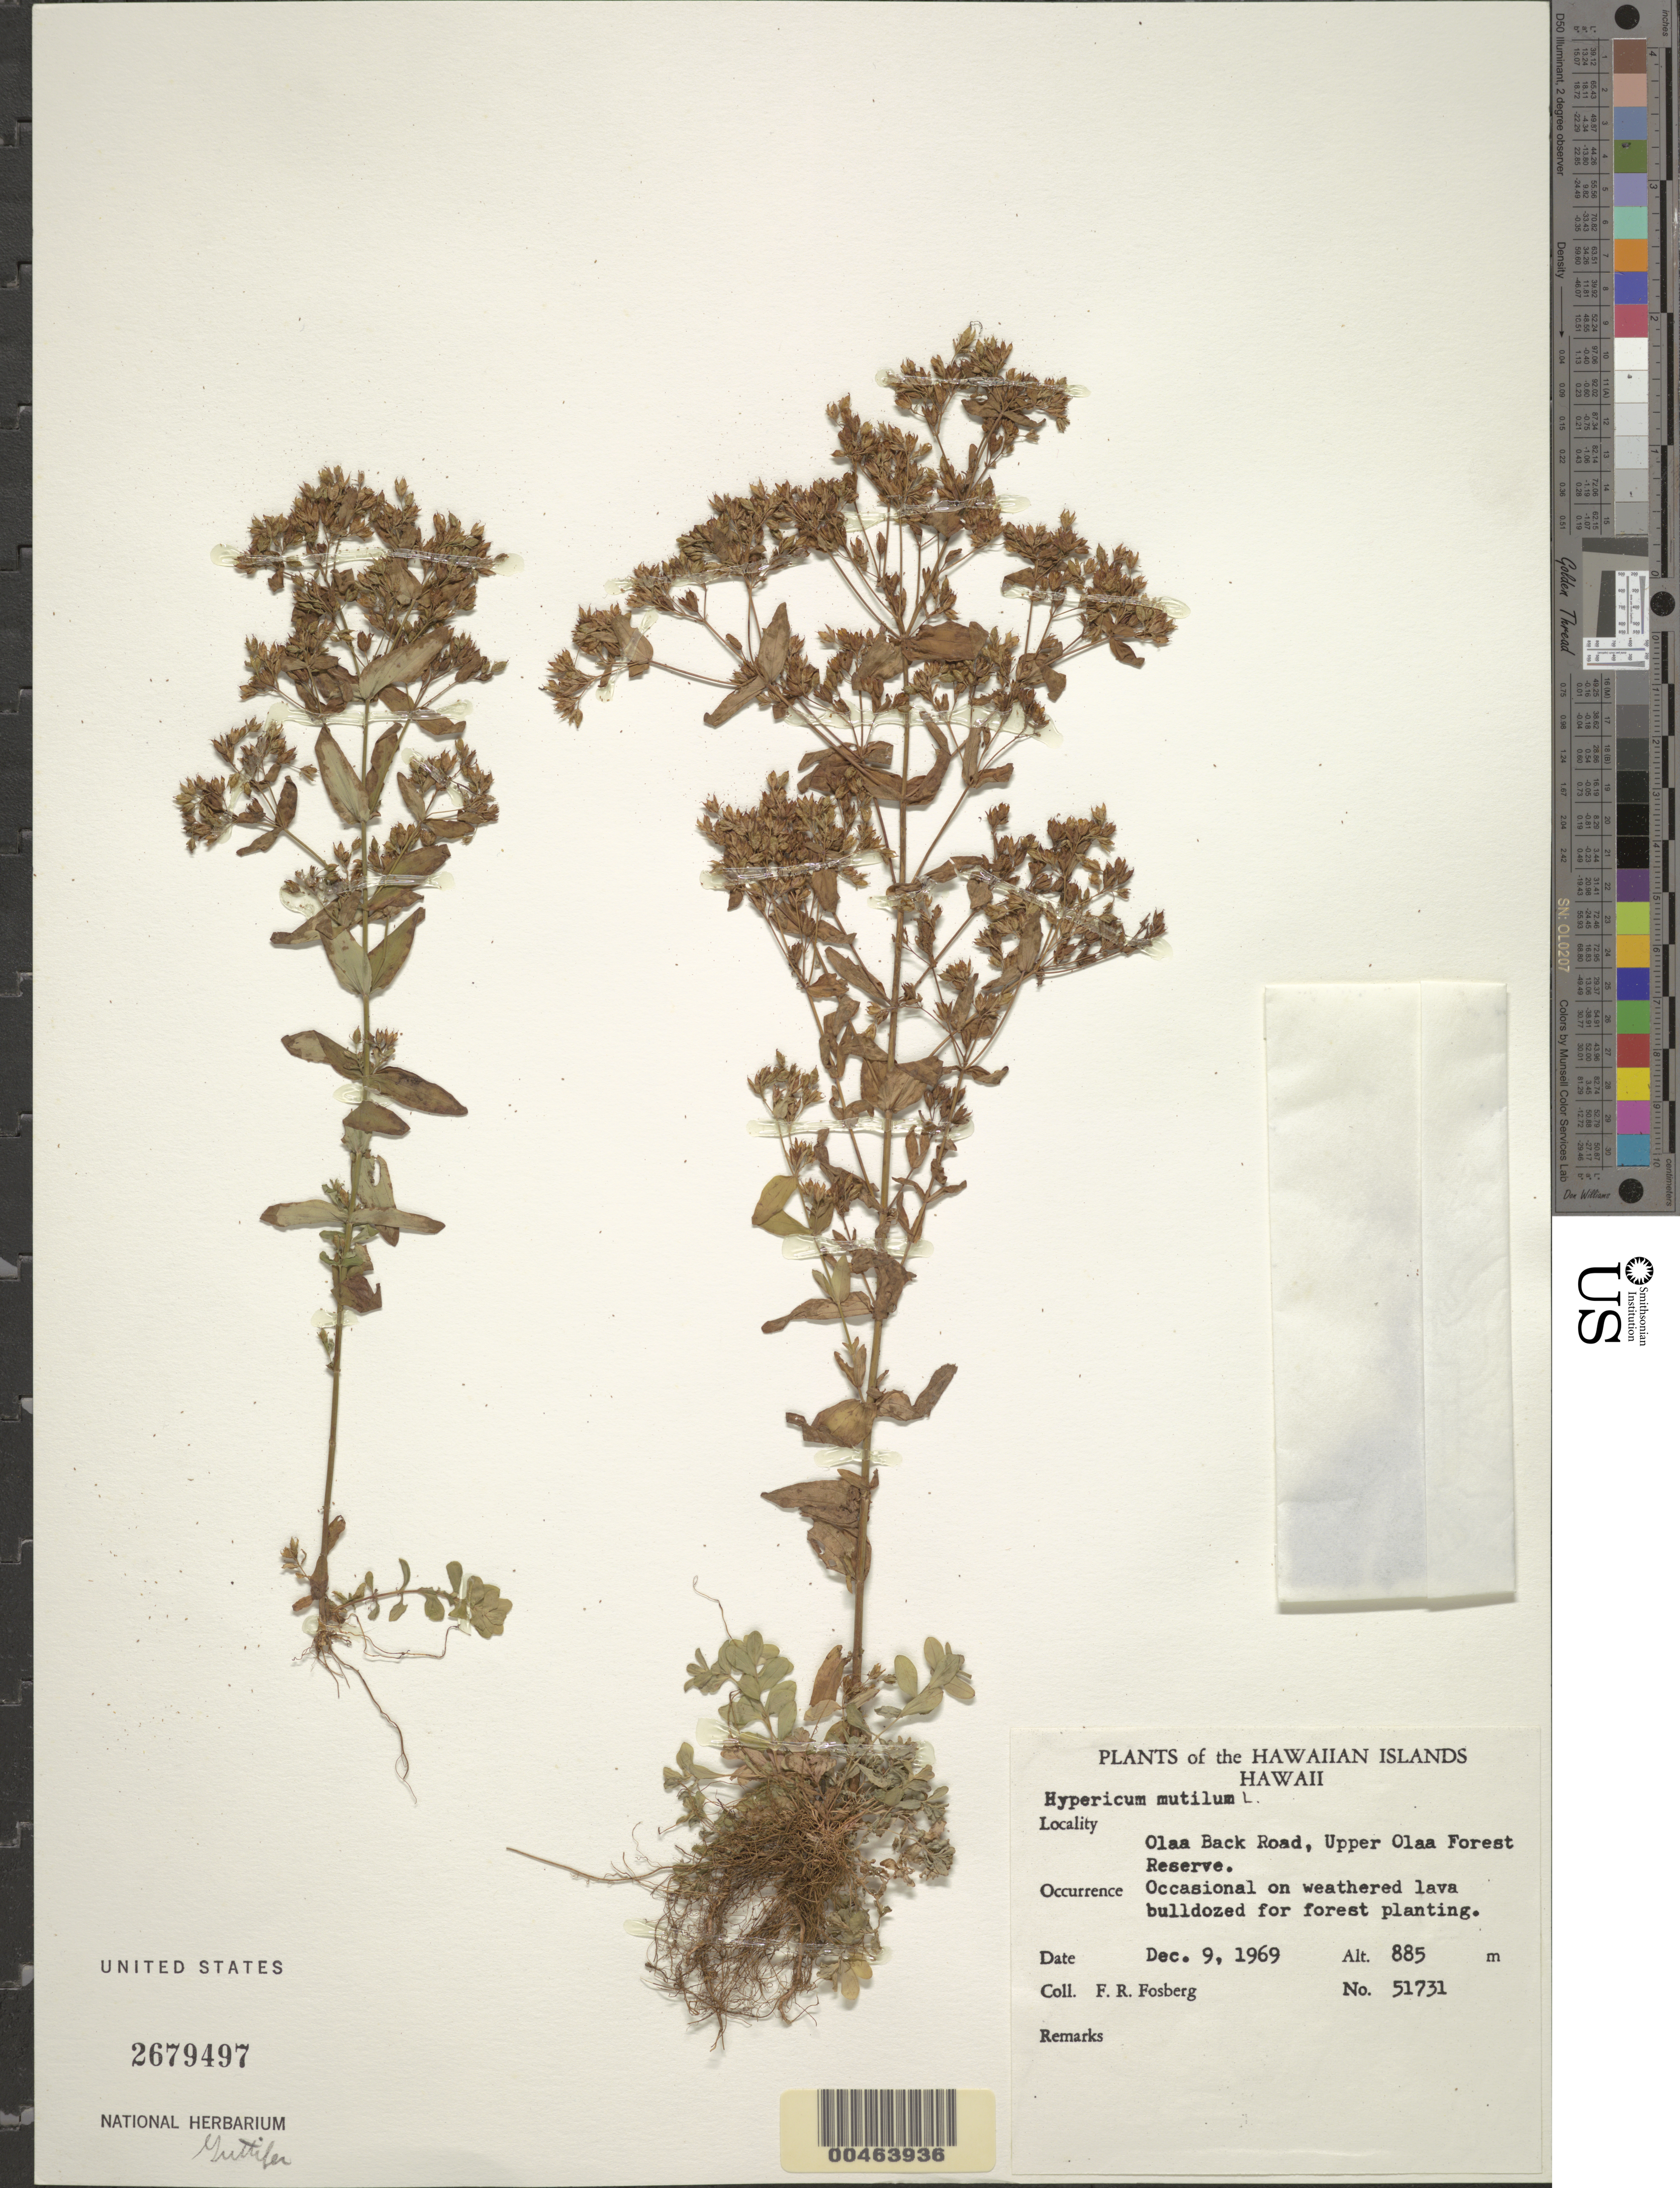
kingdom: Plantae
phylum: Tracheophyta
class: Magnoliopsida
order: Malpighiales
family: Hypericaceae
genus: Hypericum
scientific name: Hypericum mutilum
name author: L.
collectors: F. R. Fosberg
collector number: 51731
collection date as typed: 9 Dec 1969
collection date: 1969-12-09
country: United States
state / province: Hawaii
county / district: Hawaii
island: Hawaii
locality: Olaa Back Road, Upper Olaa Forest Reserve.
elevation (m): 885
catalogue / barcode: US 2679497